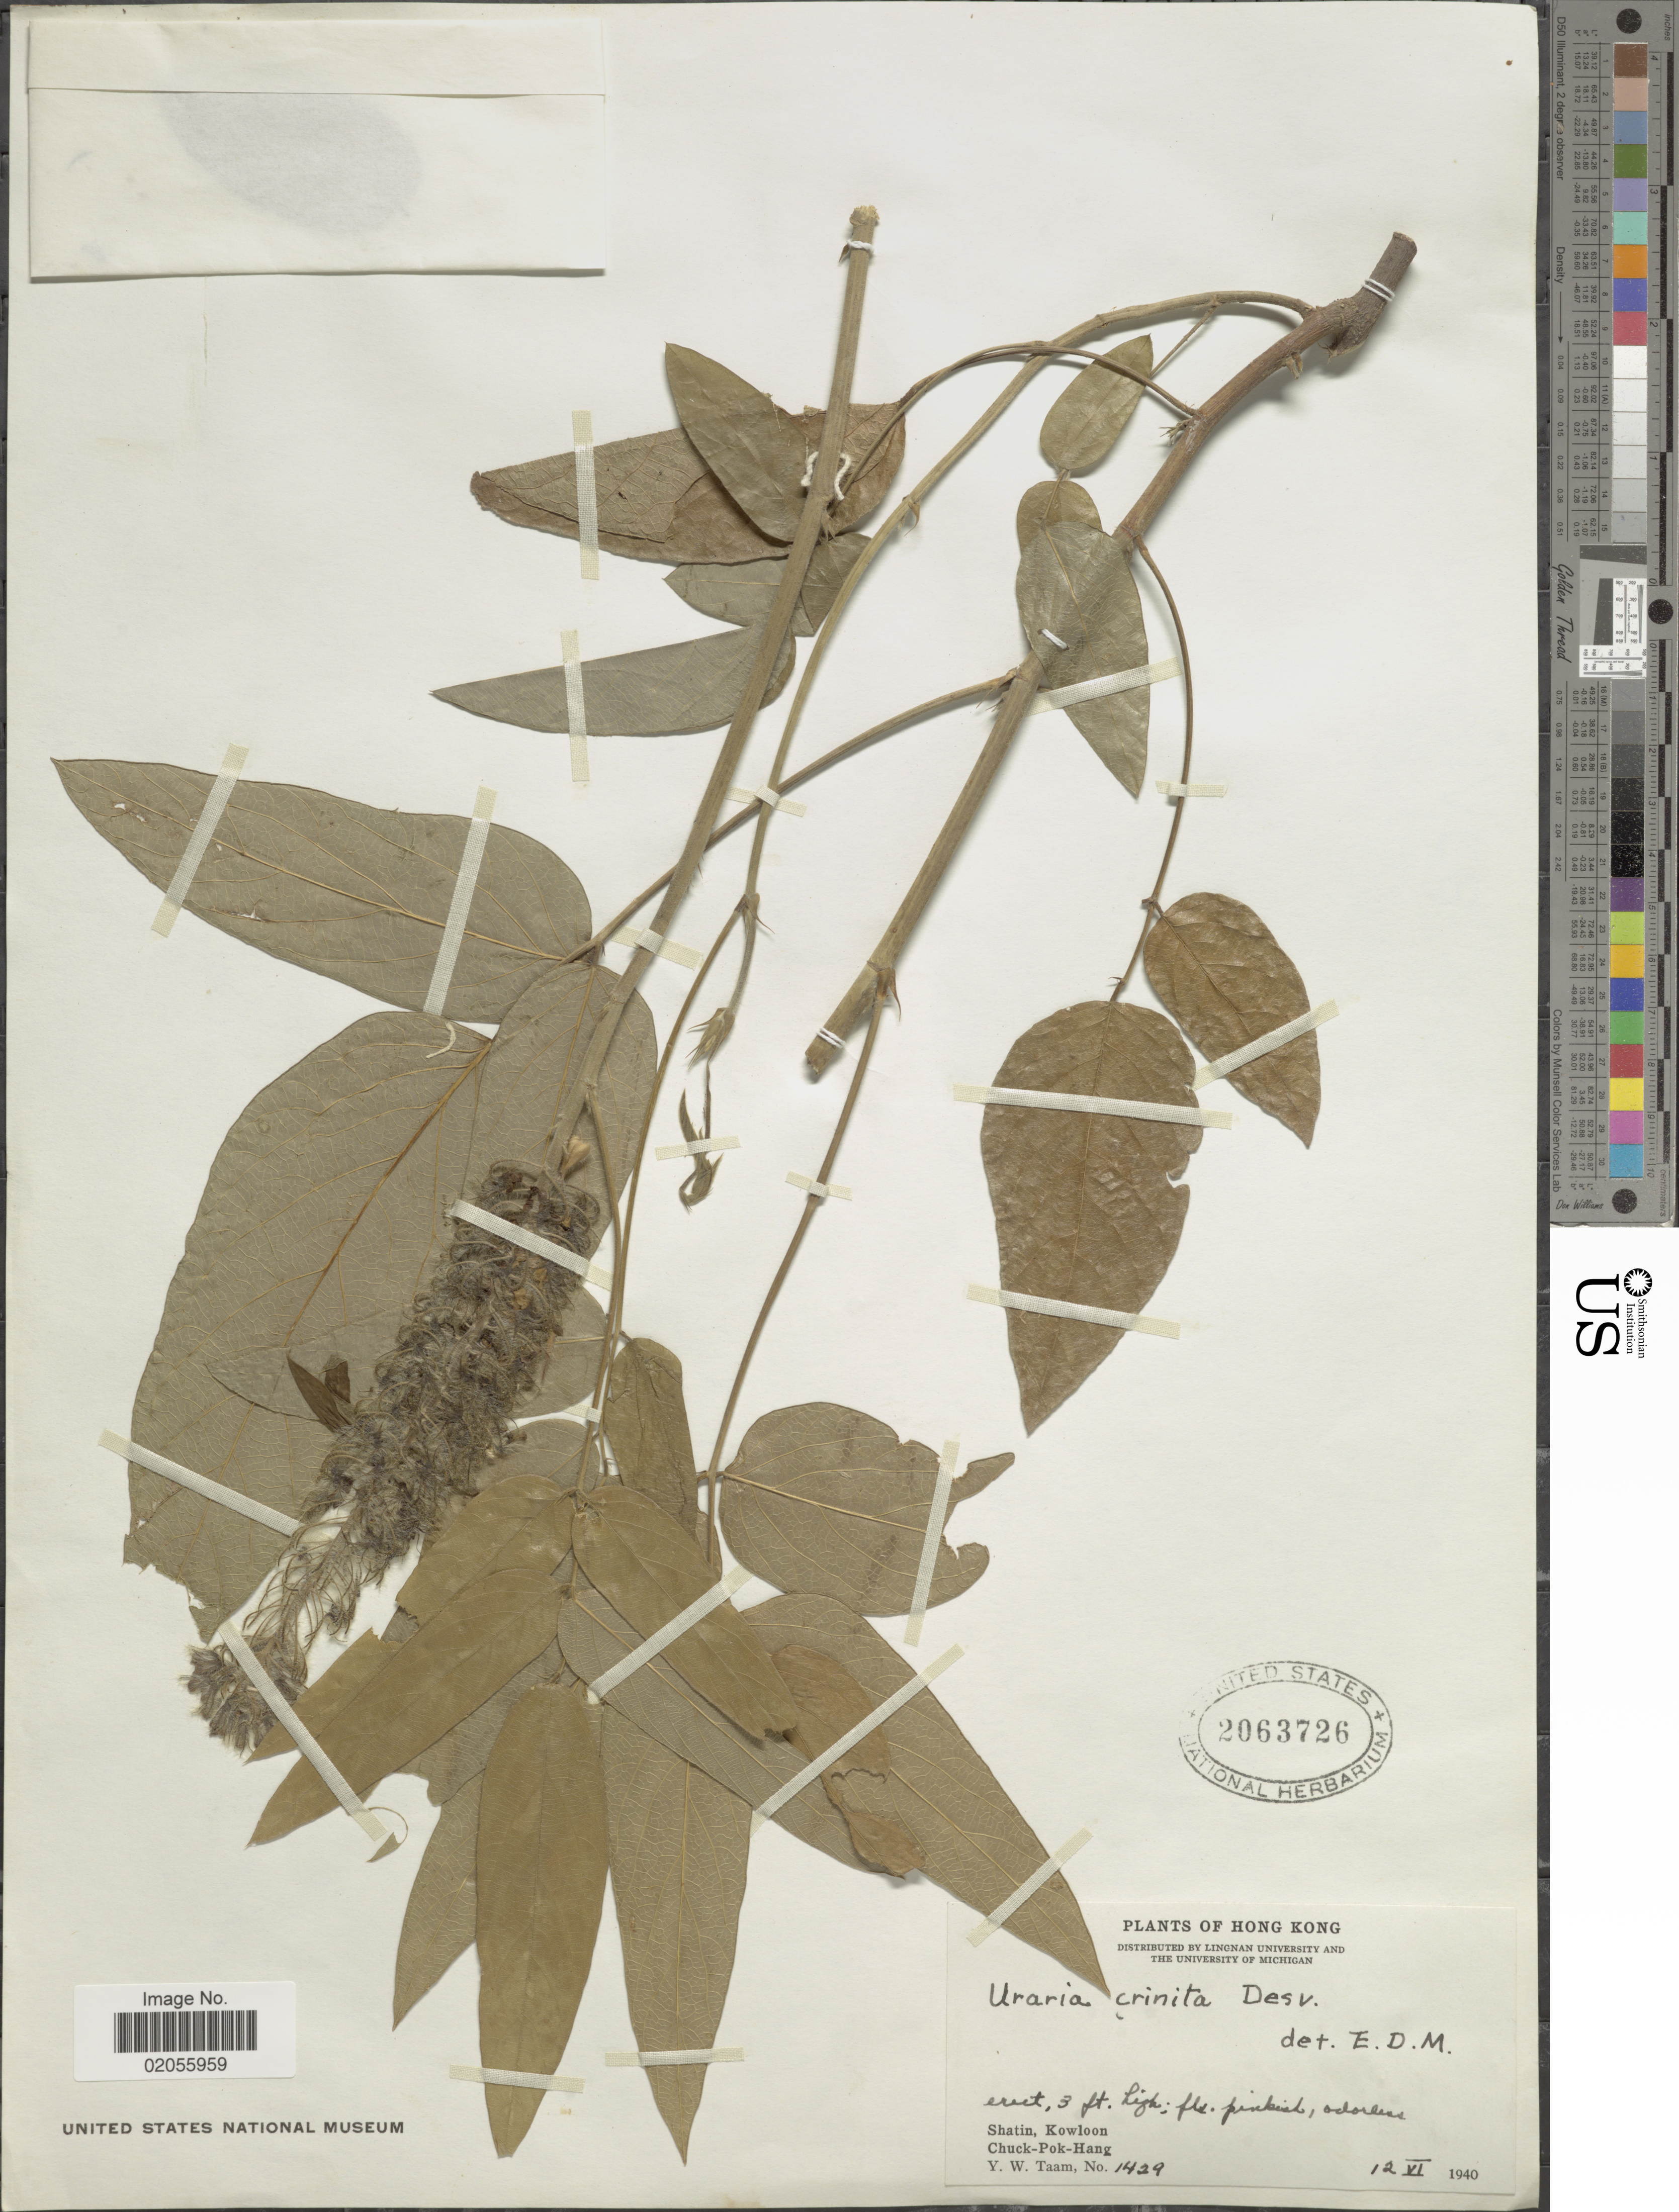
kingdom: Plantae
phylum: Tracheophyta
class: Magnoliopsida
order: Fabales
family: Fabaceae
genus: Uraria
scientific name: Uraria crinita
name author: (L.) Desv.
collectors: Y. W. Taam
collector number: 1429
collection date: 1940-06-12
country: China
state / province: Hong Kong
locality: Shatin, Kowloon, Chuck-Pok-Hang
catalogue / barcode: US 2063726